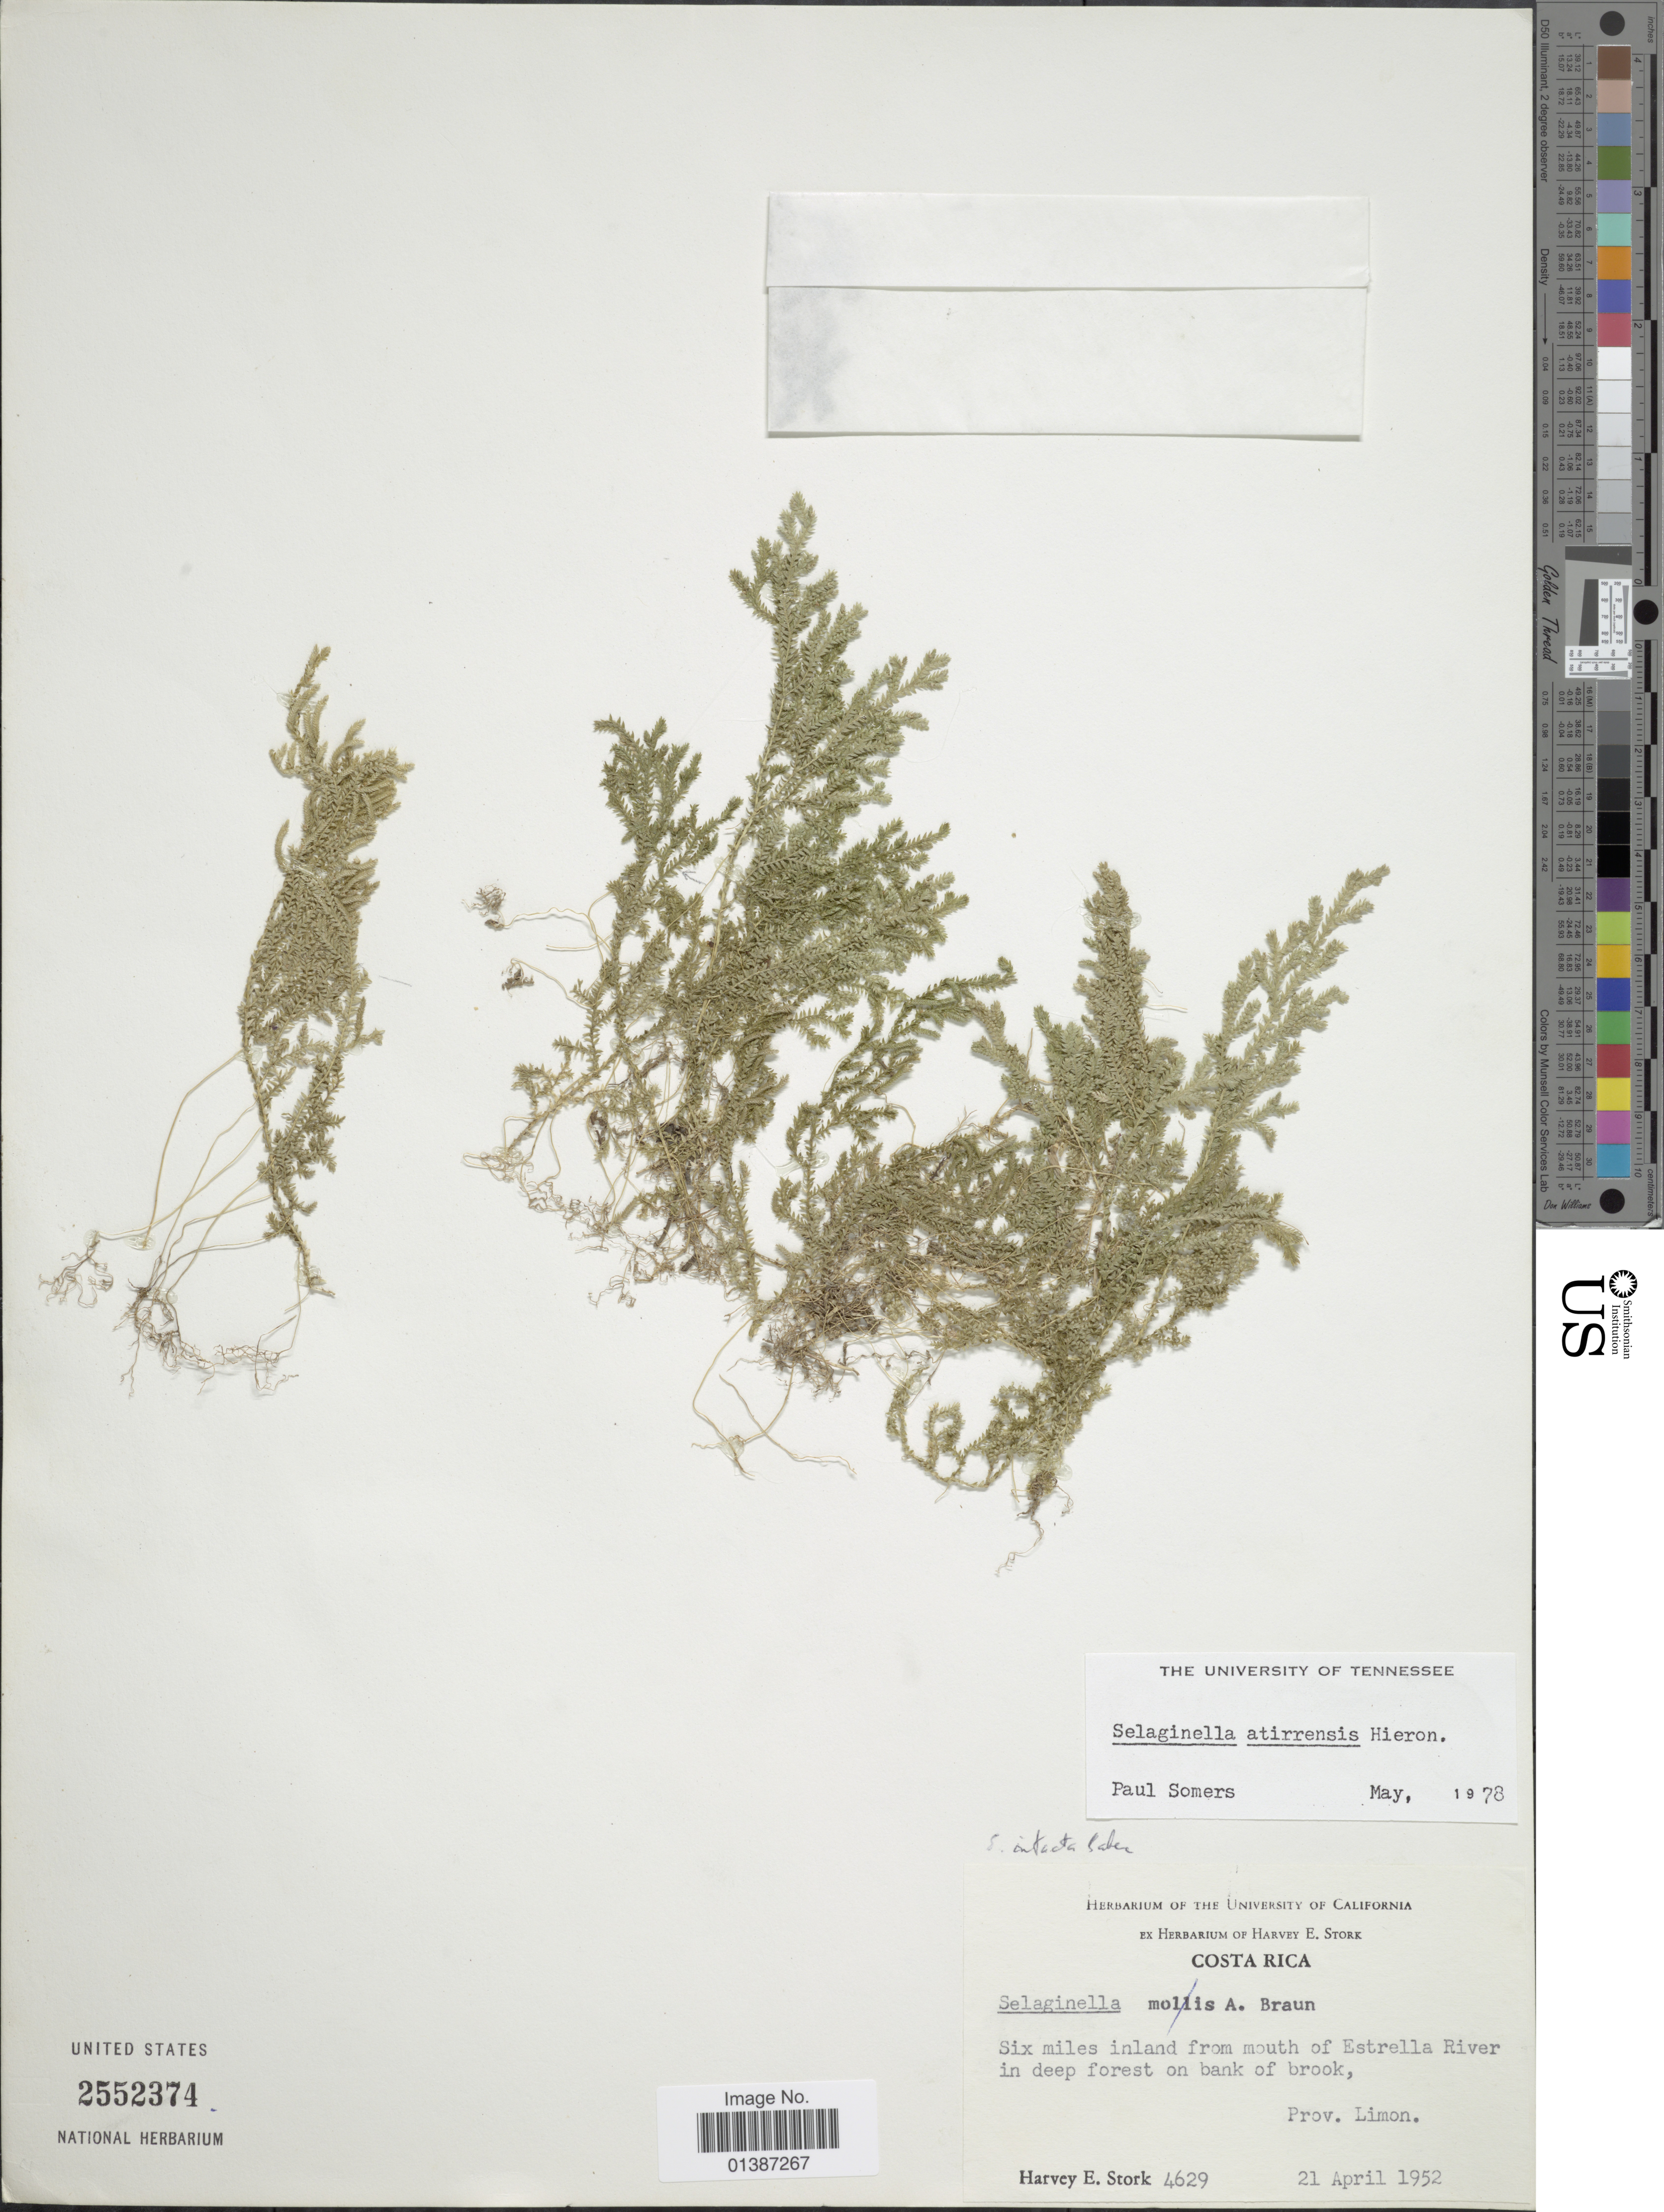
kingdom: Plantae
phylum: Tracheophyta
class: Lycopodiopsida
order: Selaginellales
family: Selaginellaceae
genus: Selaginella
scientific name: Selaginella atirrensis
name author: Hieron. in Engl. & Prantl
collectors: H. E. Stork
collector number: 4629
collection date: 1952-04-21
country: Costa Rica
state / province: Limón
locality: Six miles inland from mouth of Estrella River in deep forest on bank of brook, Prov. Limon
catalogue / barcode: US 2552374